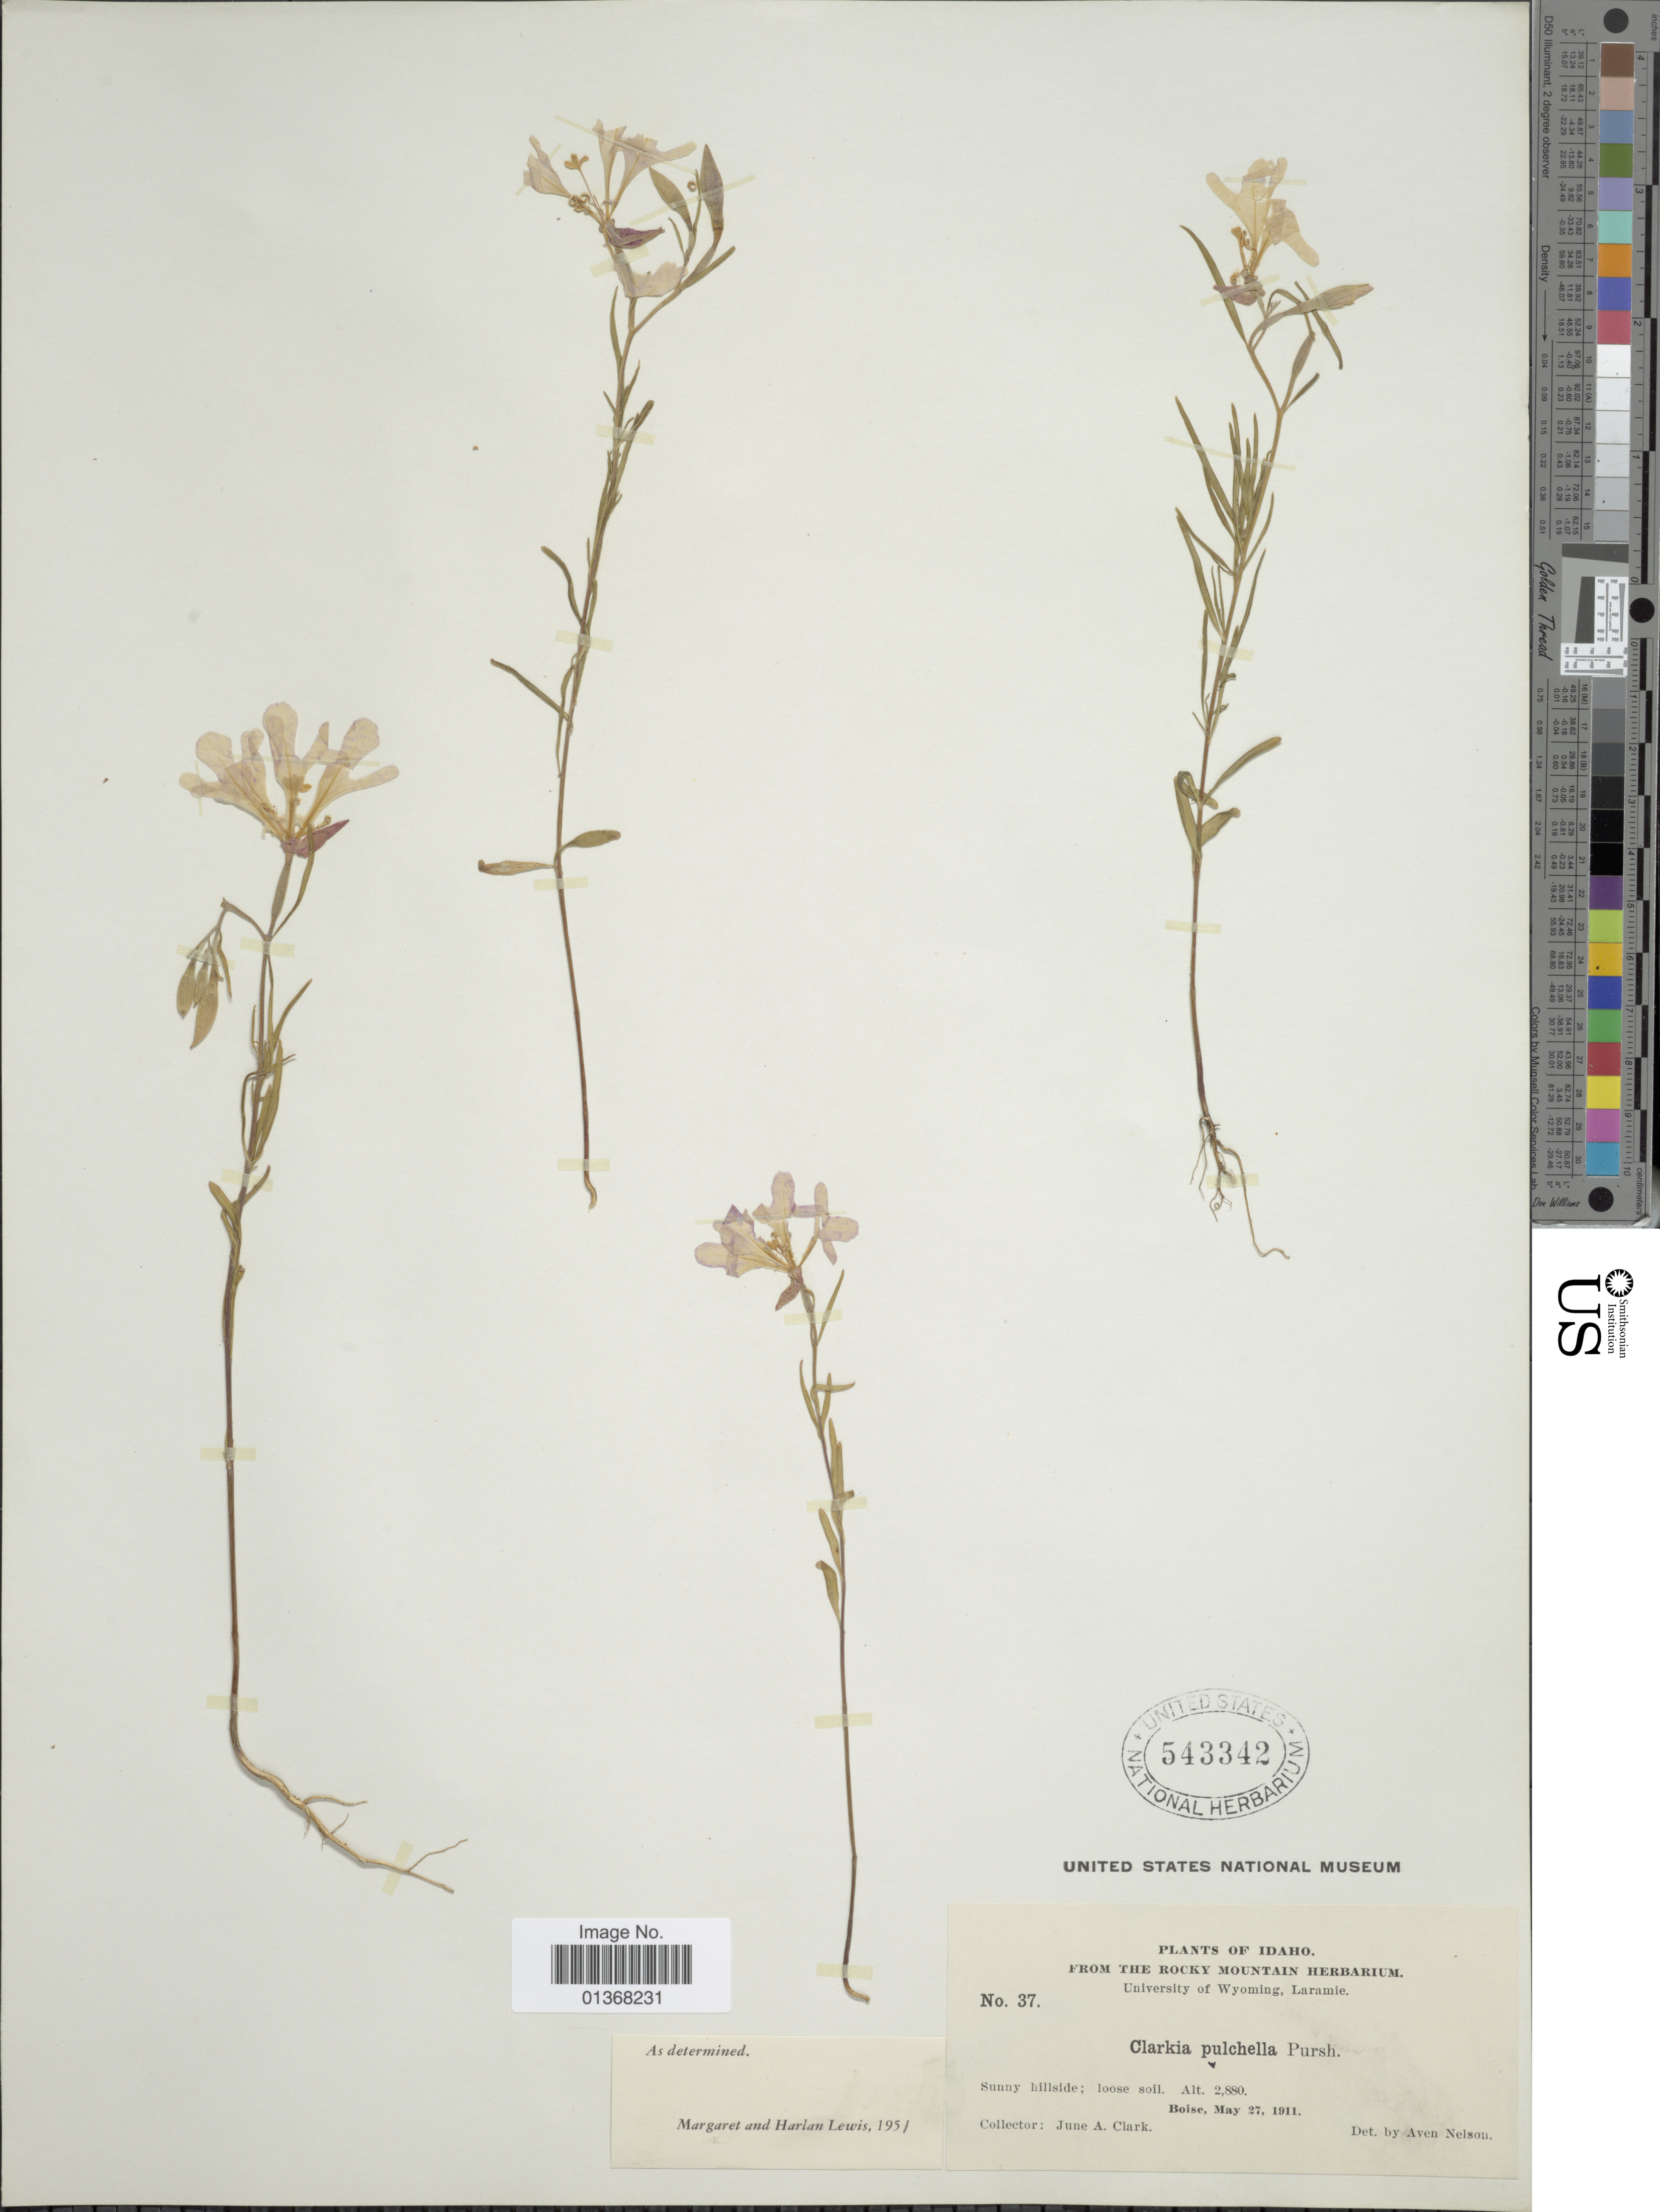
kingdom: Plantae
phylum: Tracheophyta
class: Magnoliopsida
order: Myrtales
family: Onagraceae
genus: Clarkia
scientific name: Clarkia pulchella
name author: Pursh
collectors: J. A. Clark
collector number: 37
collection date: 1911-05-27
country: United States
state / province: Idaho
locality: Sunny hillside, Boise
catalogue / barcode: US 543342